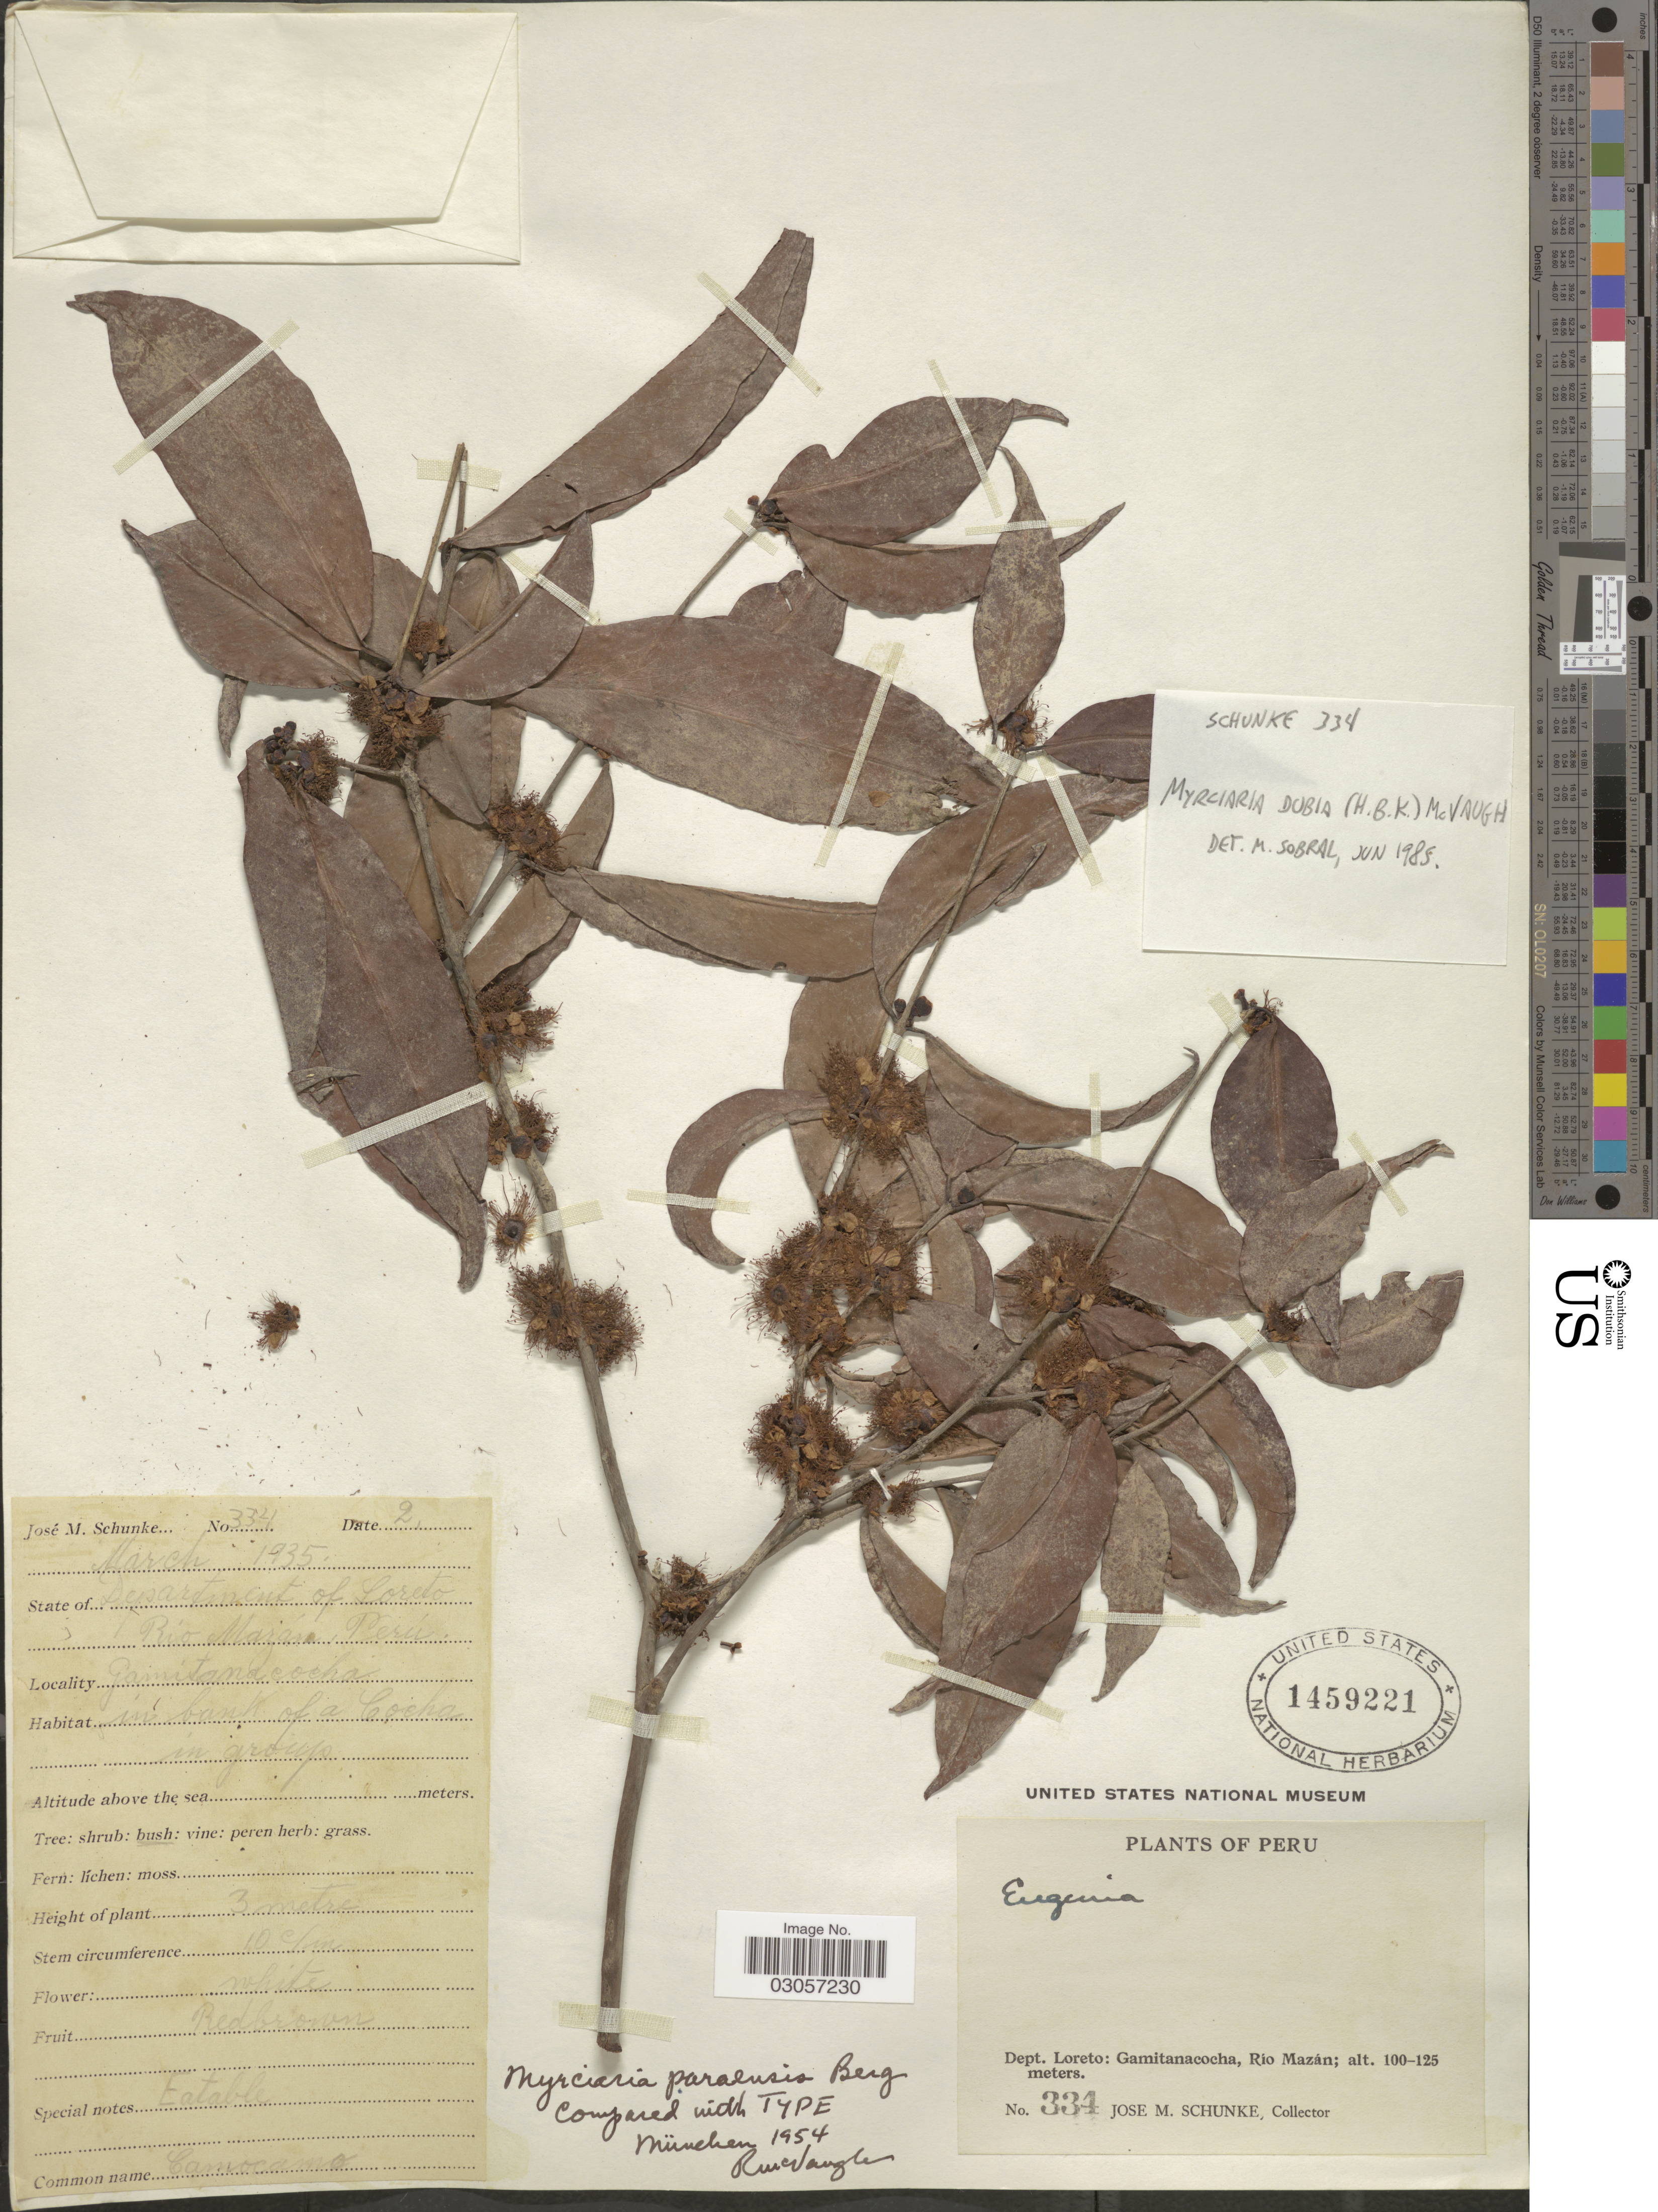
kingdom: Plantae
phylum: Tracheophyta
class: Magnoliopsida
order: Myrtales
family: Myrtaceae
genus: Myrciaria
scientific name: Myrciaria dubia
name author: (Kunth) McVaugh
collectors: J. M. Schunke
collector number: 334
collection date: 1935-03-02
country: Peru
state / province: Loreto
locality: Dept. Loreto: Gamitanacocha, Río Mazán, in bank of a Cocha in group.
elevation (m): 100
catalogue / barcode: US 1459221